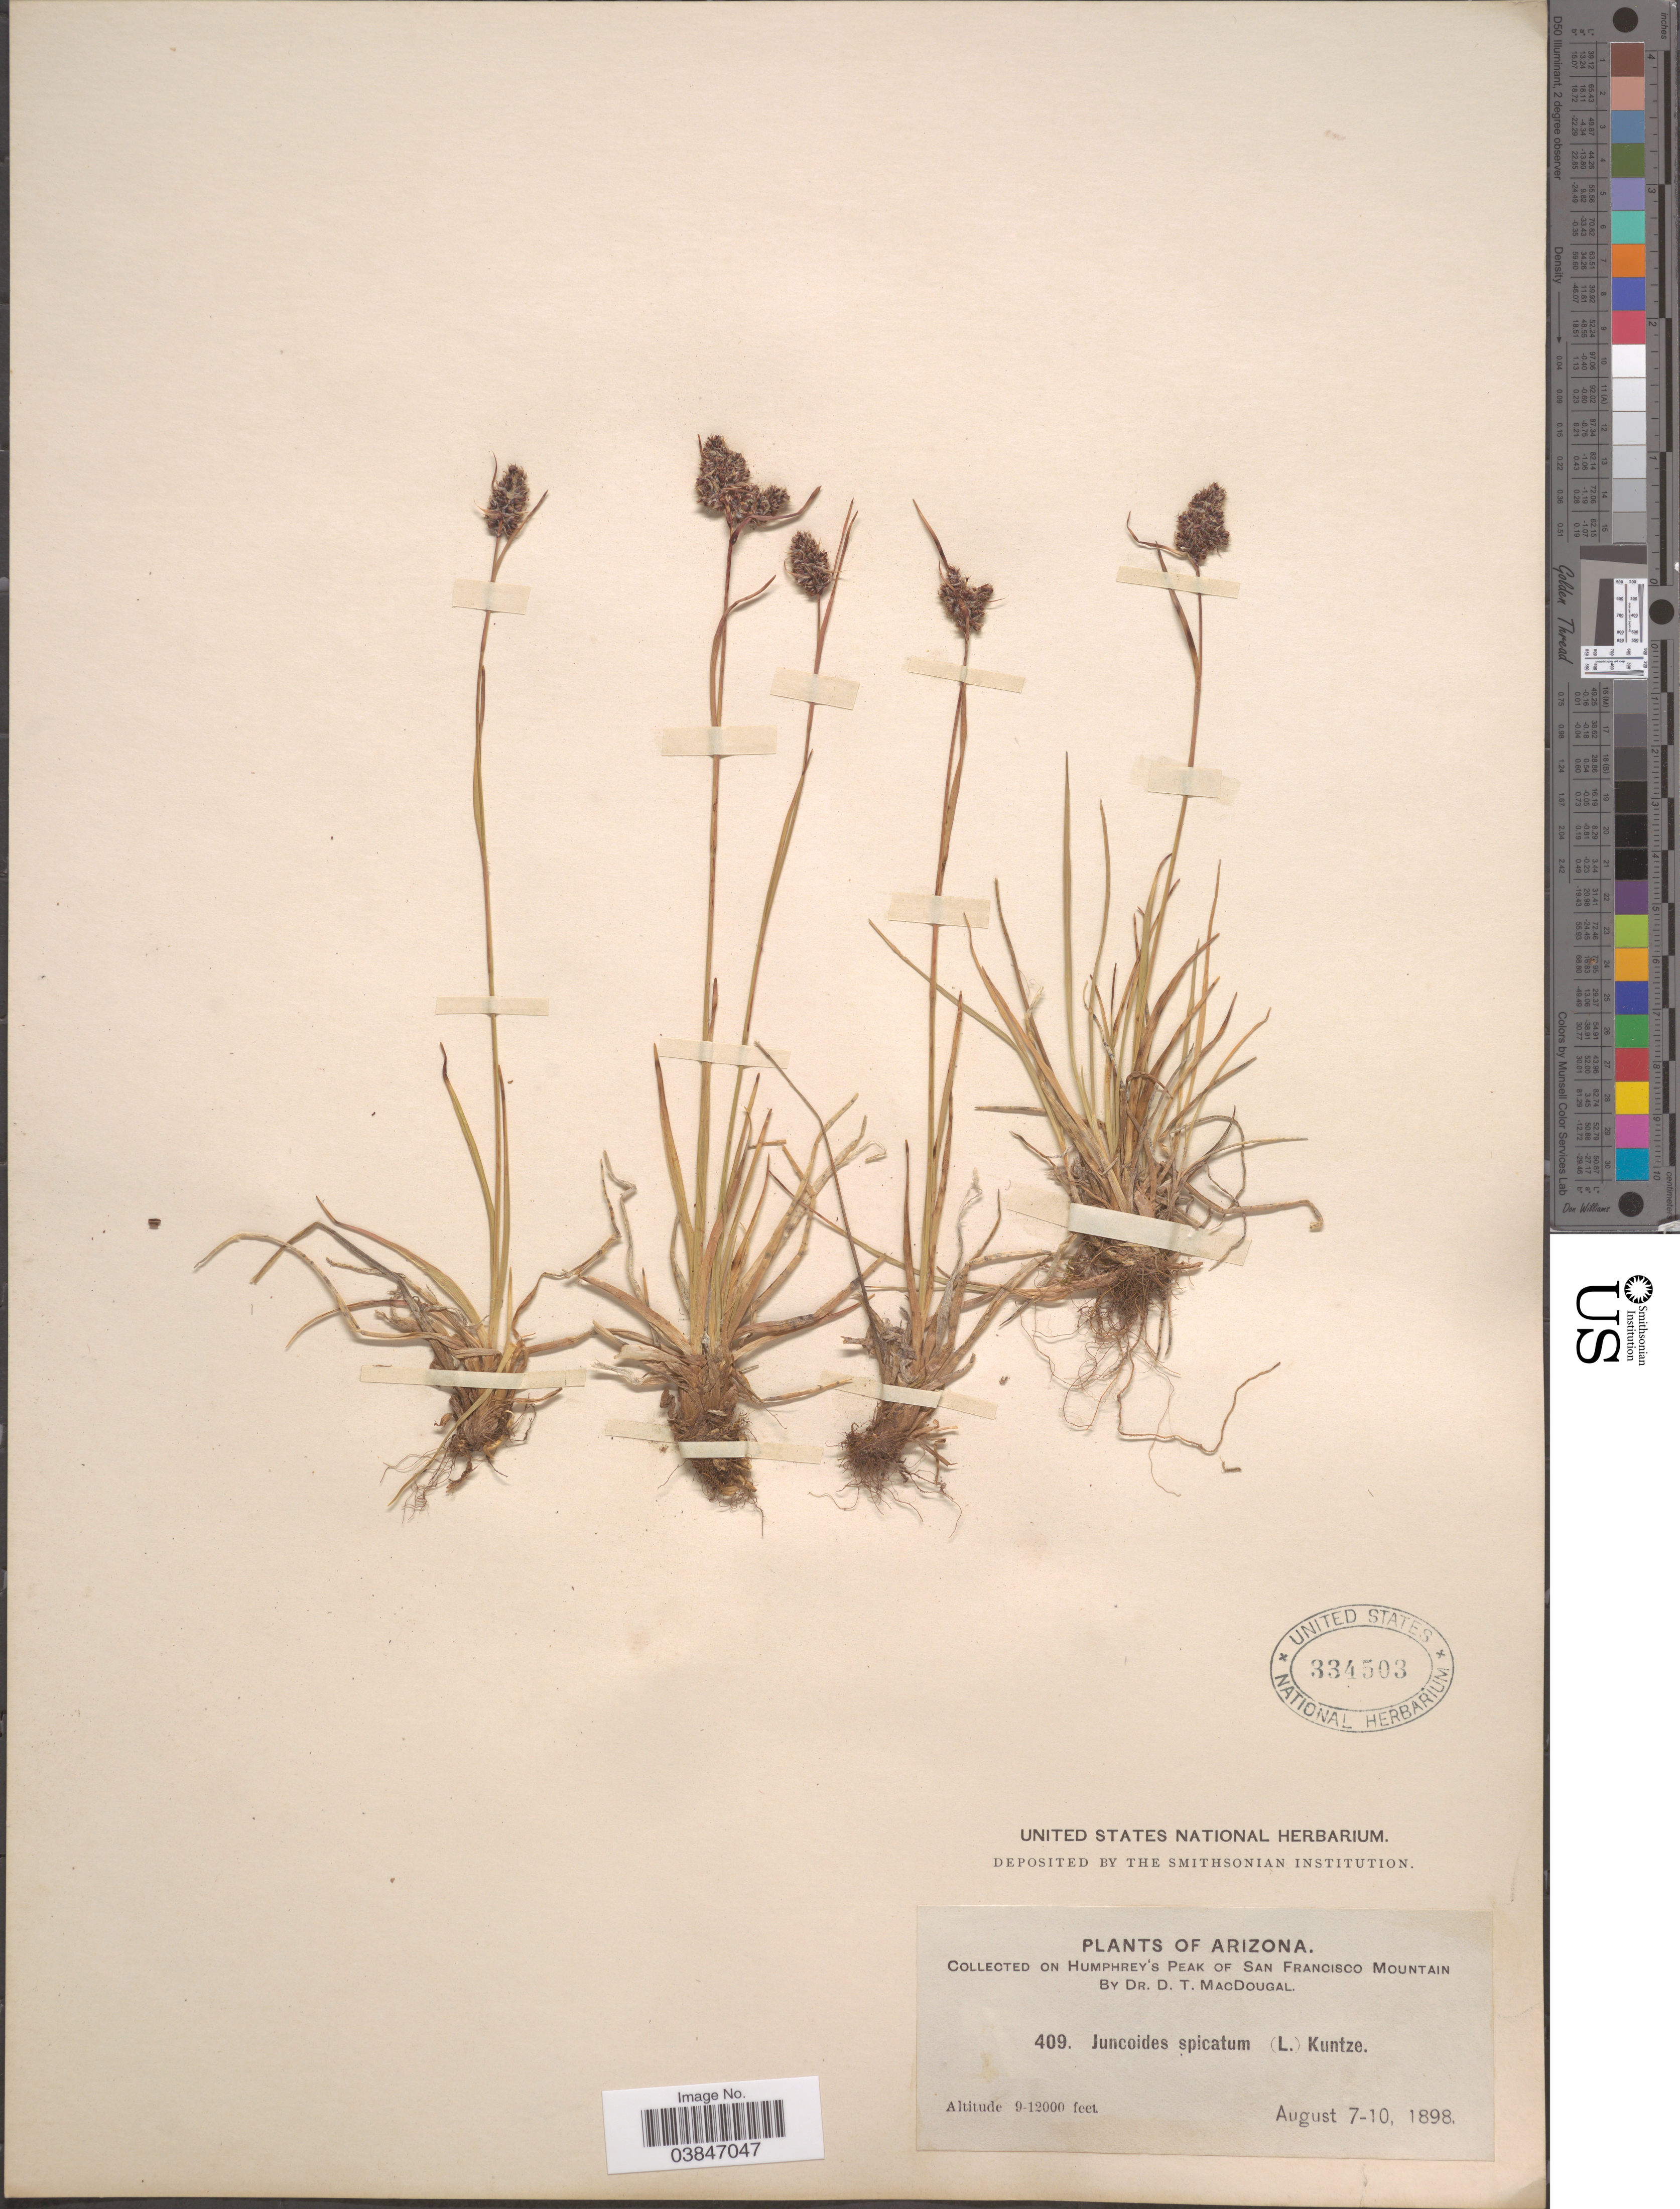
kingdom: Plantae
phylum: Tracheophyta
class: Liliopsida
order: Poales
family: Juncaceae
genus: Luzula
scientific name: Luzula spicata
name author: (L.) DC.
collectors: D. T. MacDougal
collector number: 409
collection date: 1898-08-07/1898-08-10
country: United States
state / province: Arizona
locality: On Humphrey's Peak of San Francisco Mountain.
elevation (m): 2743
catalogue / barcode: US 334503